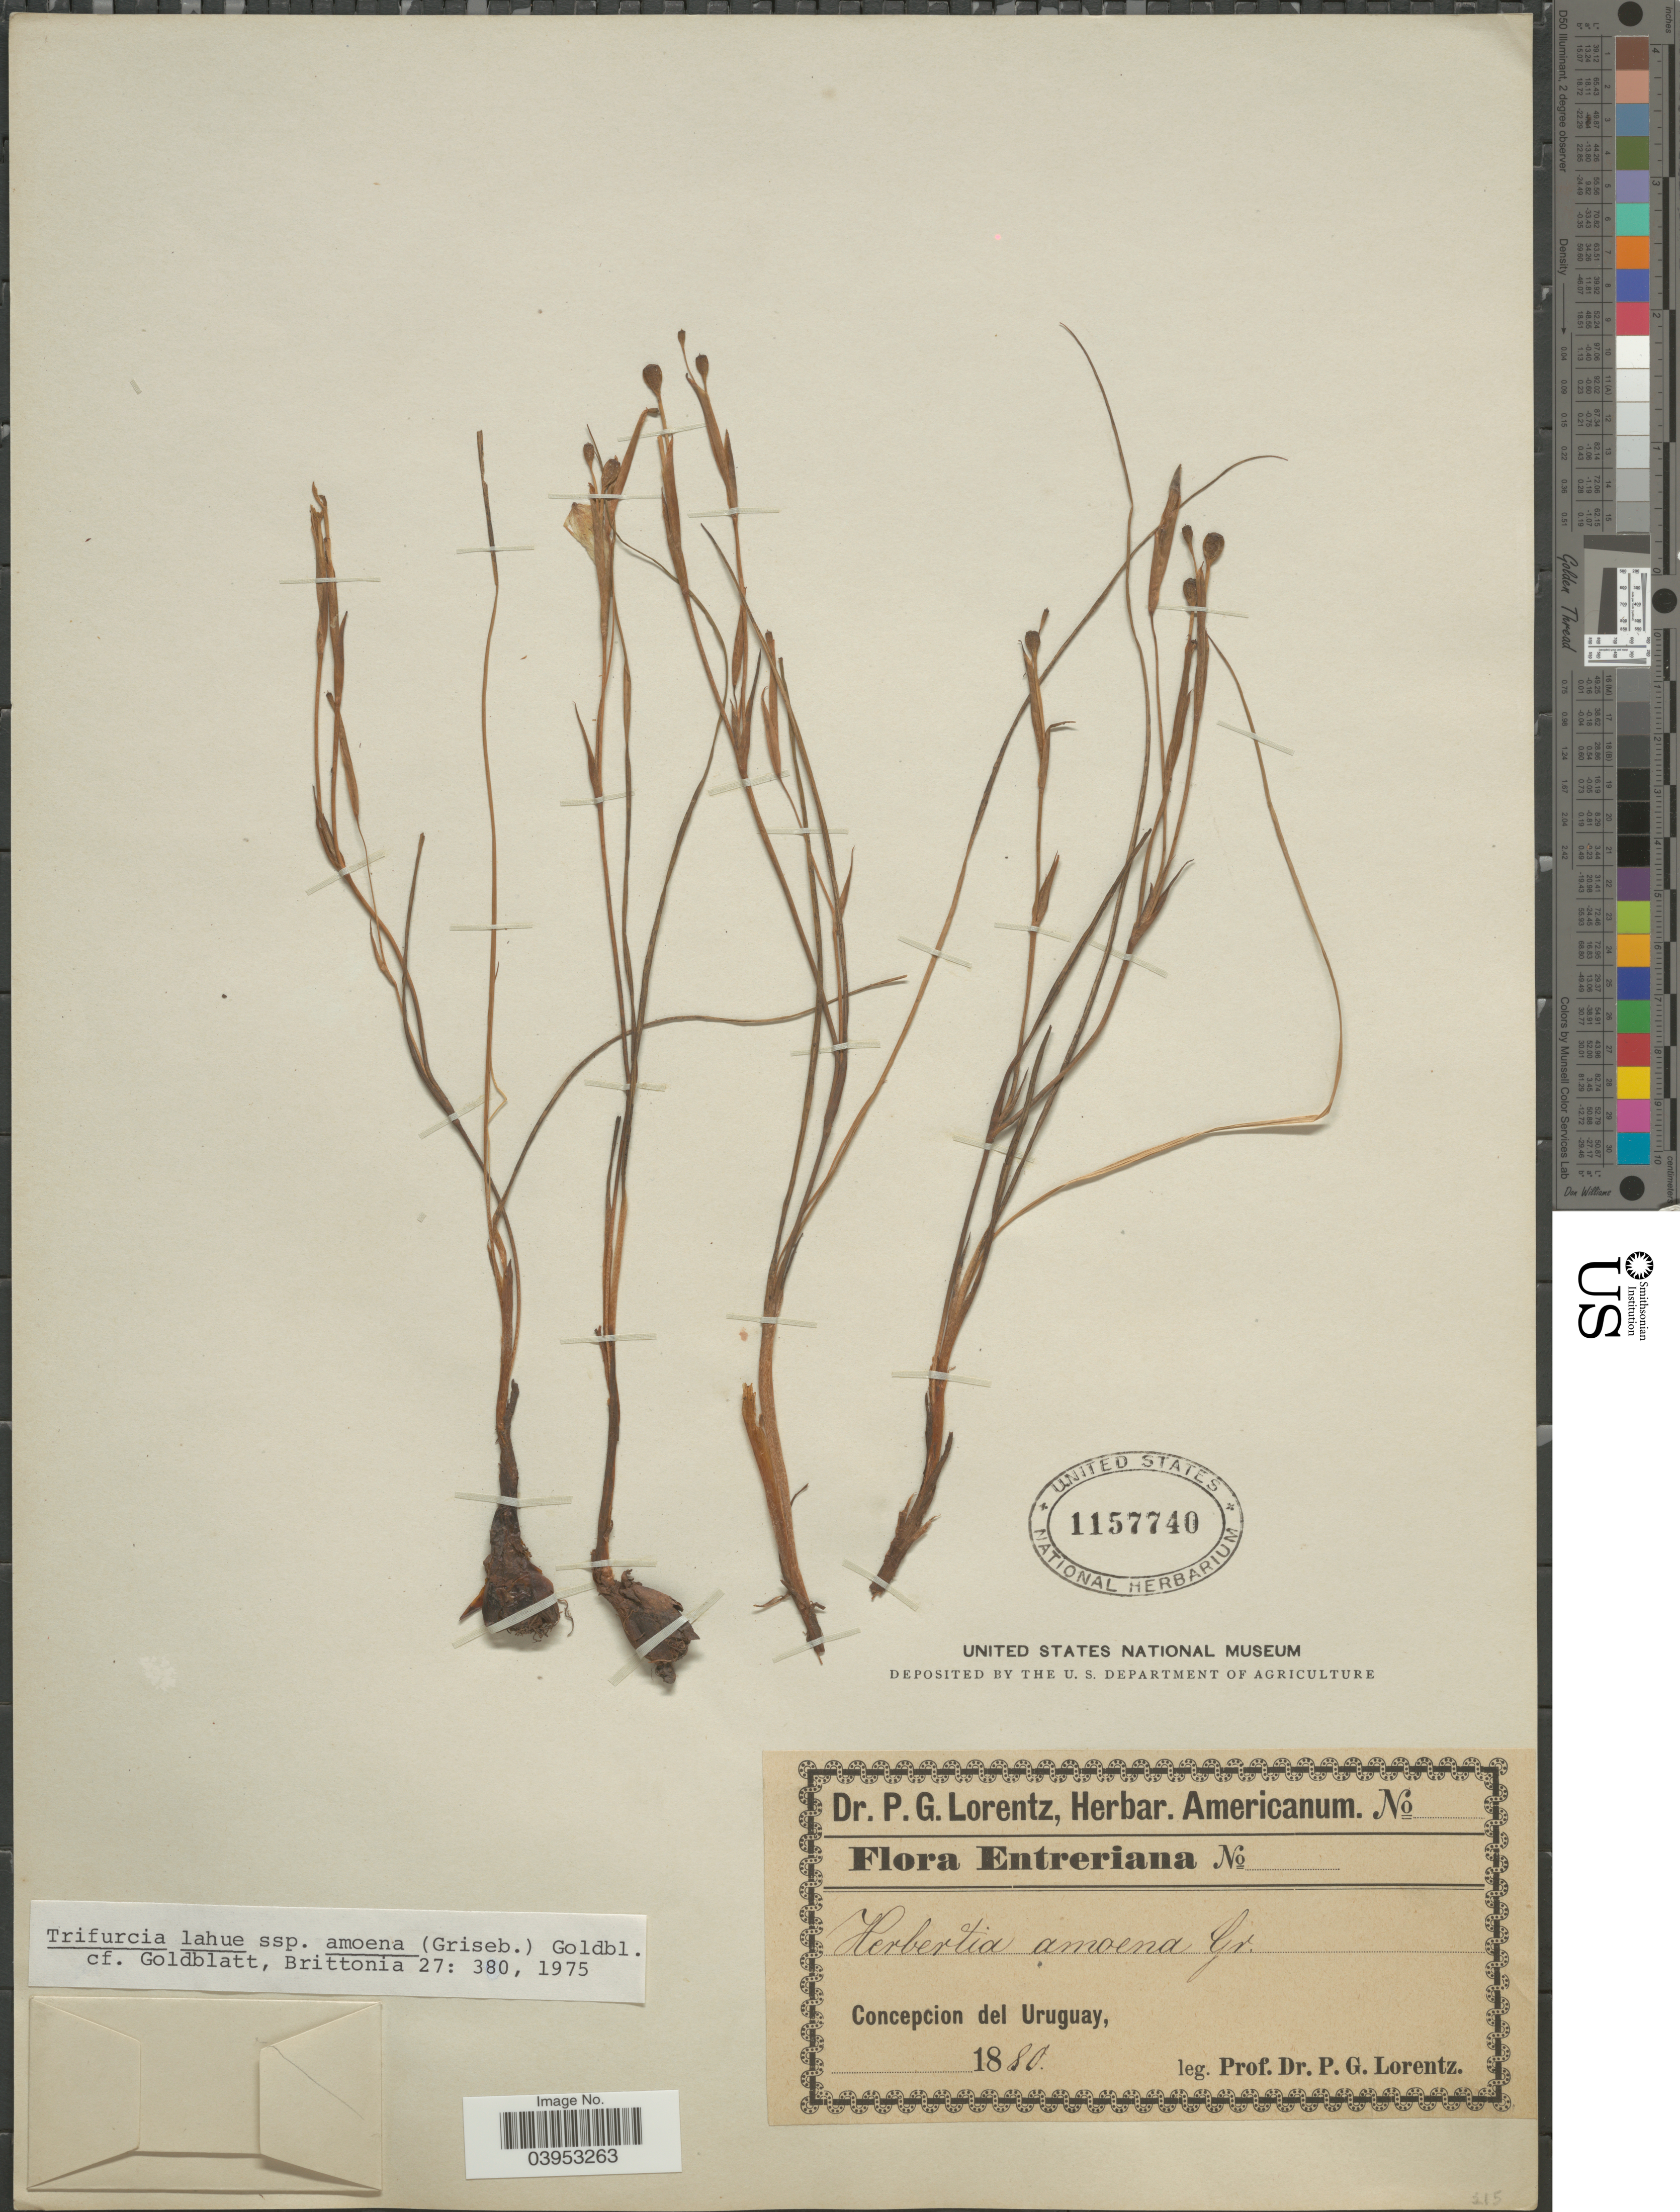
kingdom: Plantae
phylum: Tracheophyta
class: Liliopsida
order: Asparagales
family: Iridaceae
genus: Herbertia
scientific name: Herbertia lahue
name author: (Molina) Goldblatt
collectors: P. G. Lorentz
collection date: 1880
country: Uruguay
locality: Concepcion del Uruguay.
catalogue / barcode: US 1157740